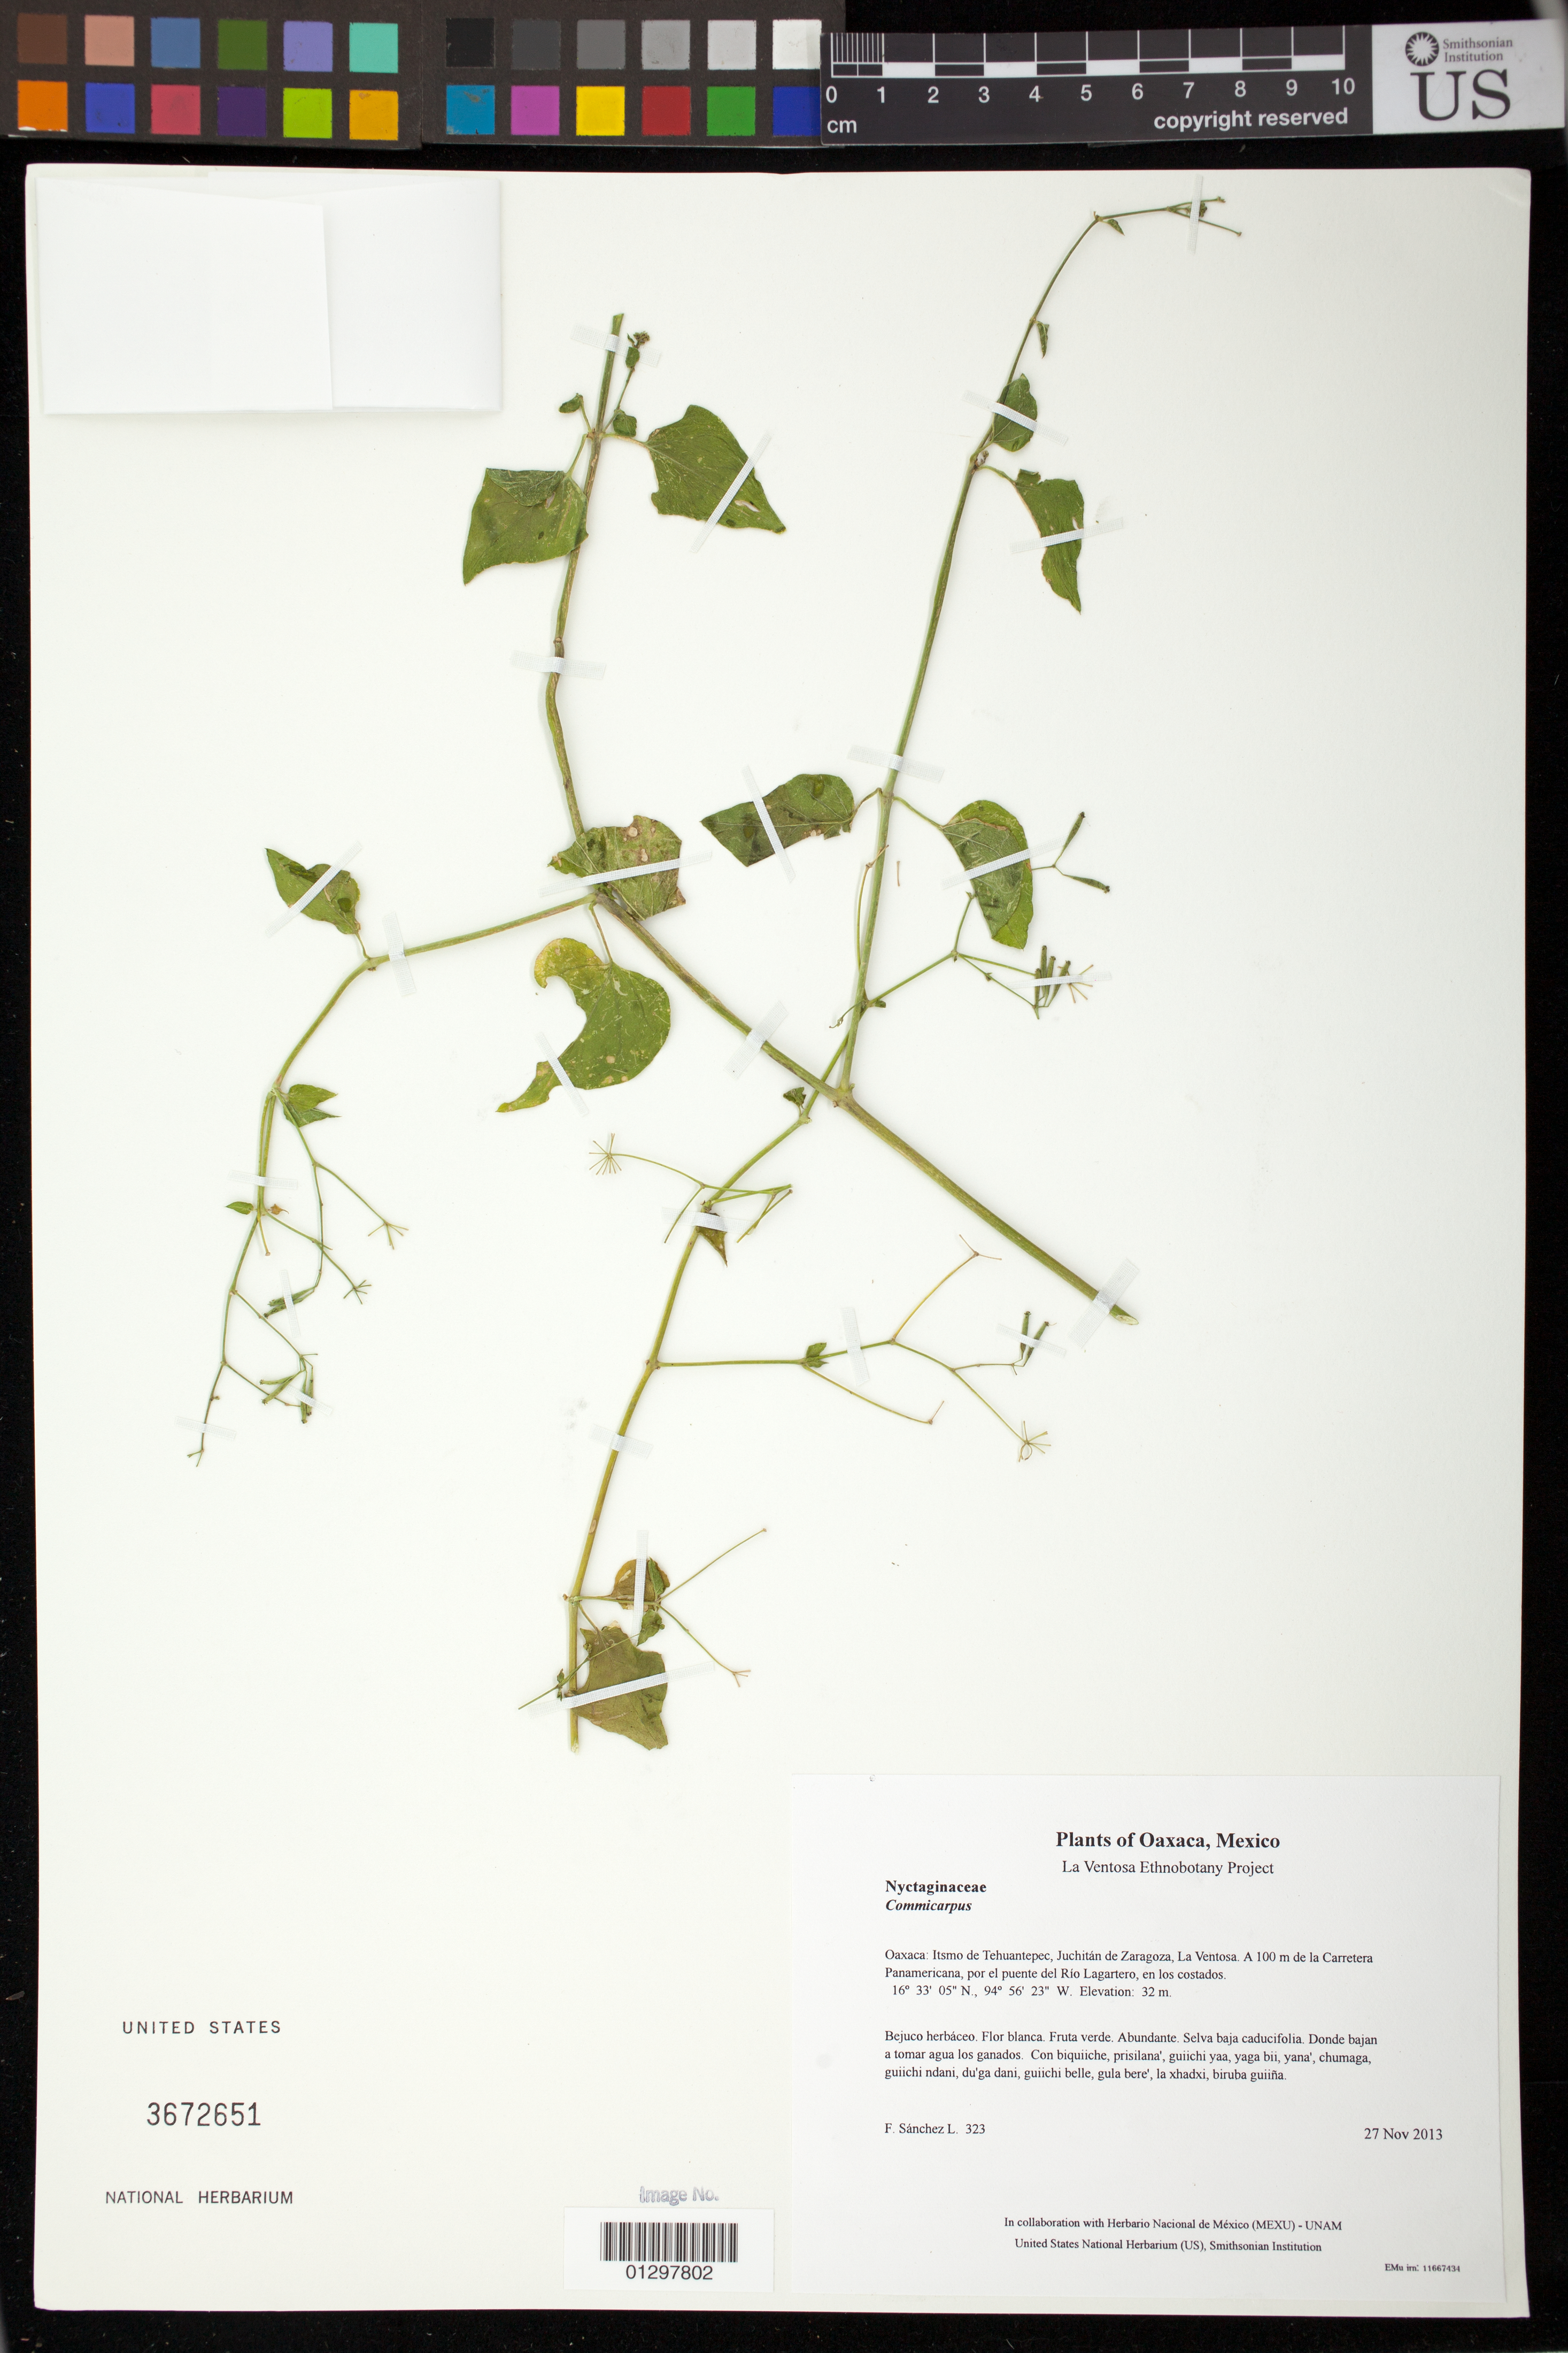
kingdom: Plantae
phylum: Tracheophyta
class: Magnoliopsida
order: Caryophyllales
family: Nyctaginaceae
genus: Boerhavia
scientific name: Boerhavia scandens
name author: L.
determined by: Lot, Emily J.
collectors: F. Sánchez L.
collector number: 323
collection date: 2013-11-27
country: Mexico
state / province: Oaxaca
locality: Itsmo de Tehuantepec, Juchitán de Zaragoza, La Ventosa. A 100 m de la Carretera Panamericana, por el puente del Río Lagartero, en los costados.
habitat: Selva baja caducifolia. Donde bajan a tomar agua los ganados.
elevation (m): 32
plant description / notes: JEBOT, MEXU, SERO, US; Luba'. Guie' naquichi'. Cuaananaxhi naga'. Stale.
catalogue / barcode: US 3672651